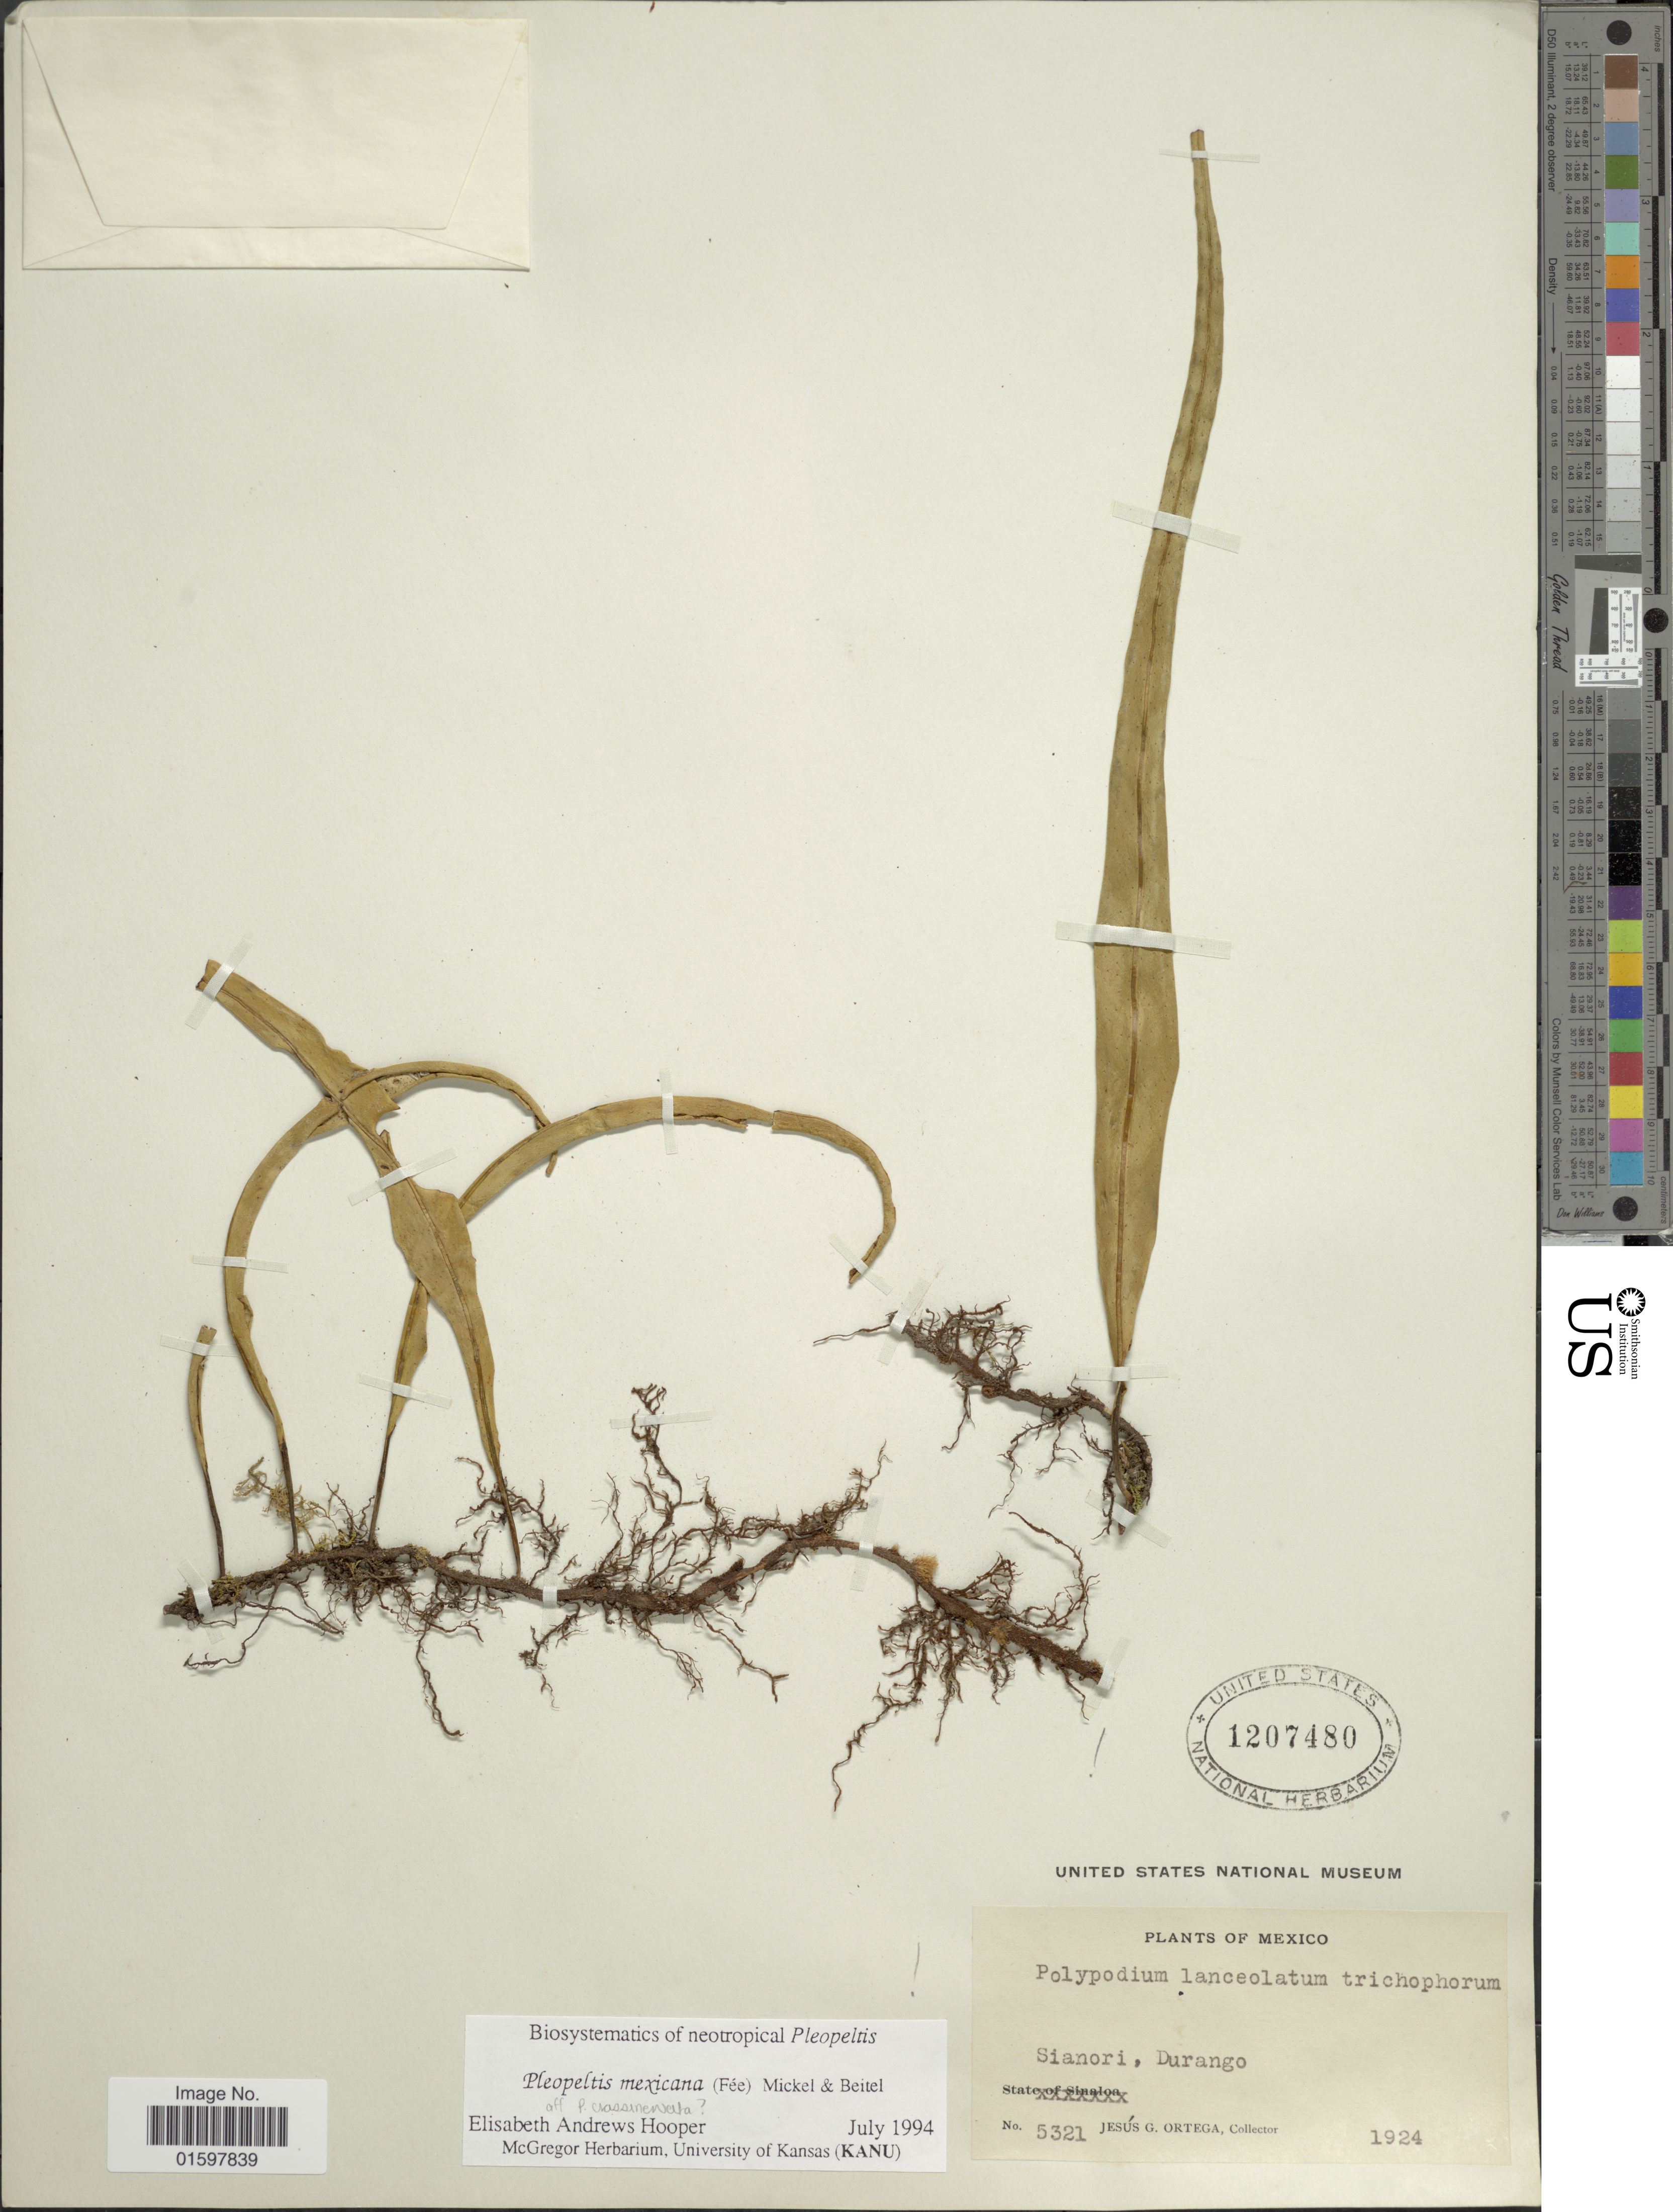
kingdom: Plantae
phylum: Tracheophyta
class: Polypodiopsida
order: Polypodiales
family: Polypodiaceae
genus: Pleopeltis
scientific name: Pleopeltis mexicana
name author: (Fée) Mickel & Beitel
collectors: J. Ortega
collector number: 5321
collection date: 1924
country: Mexico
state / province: Durango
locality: Sianori.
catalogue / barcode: US 1207480